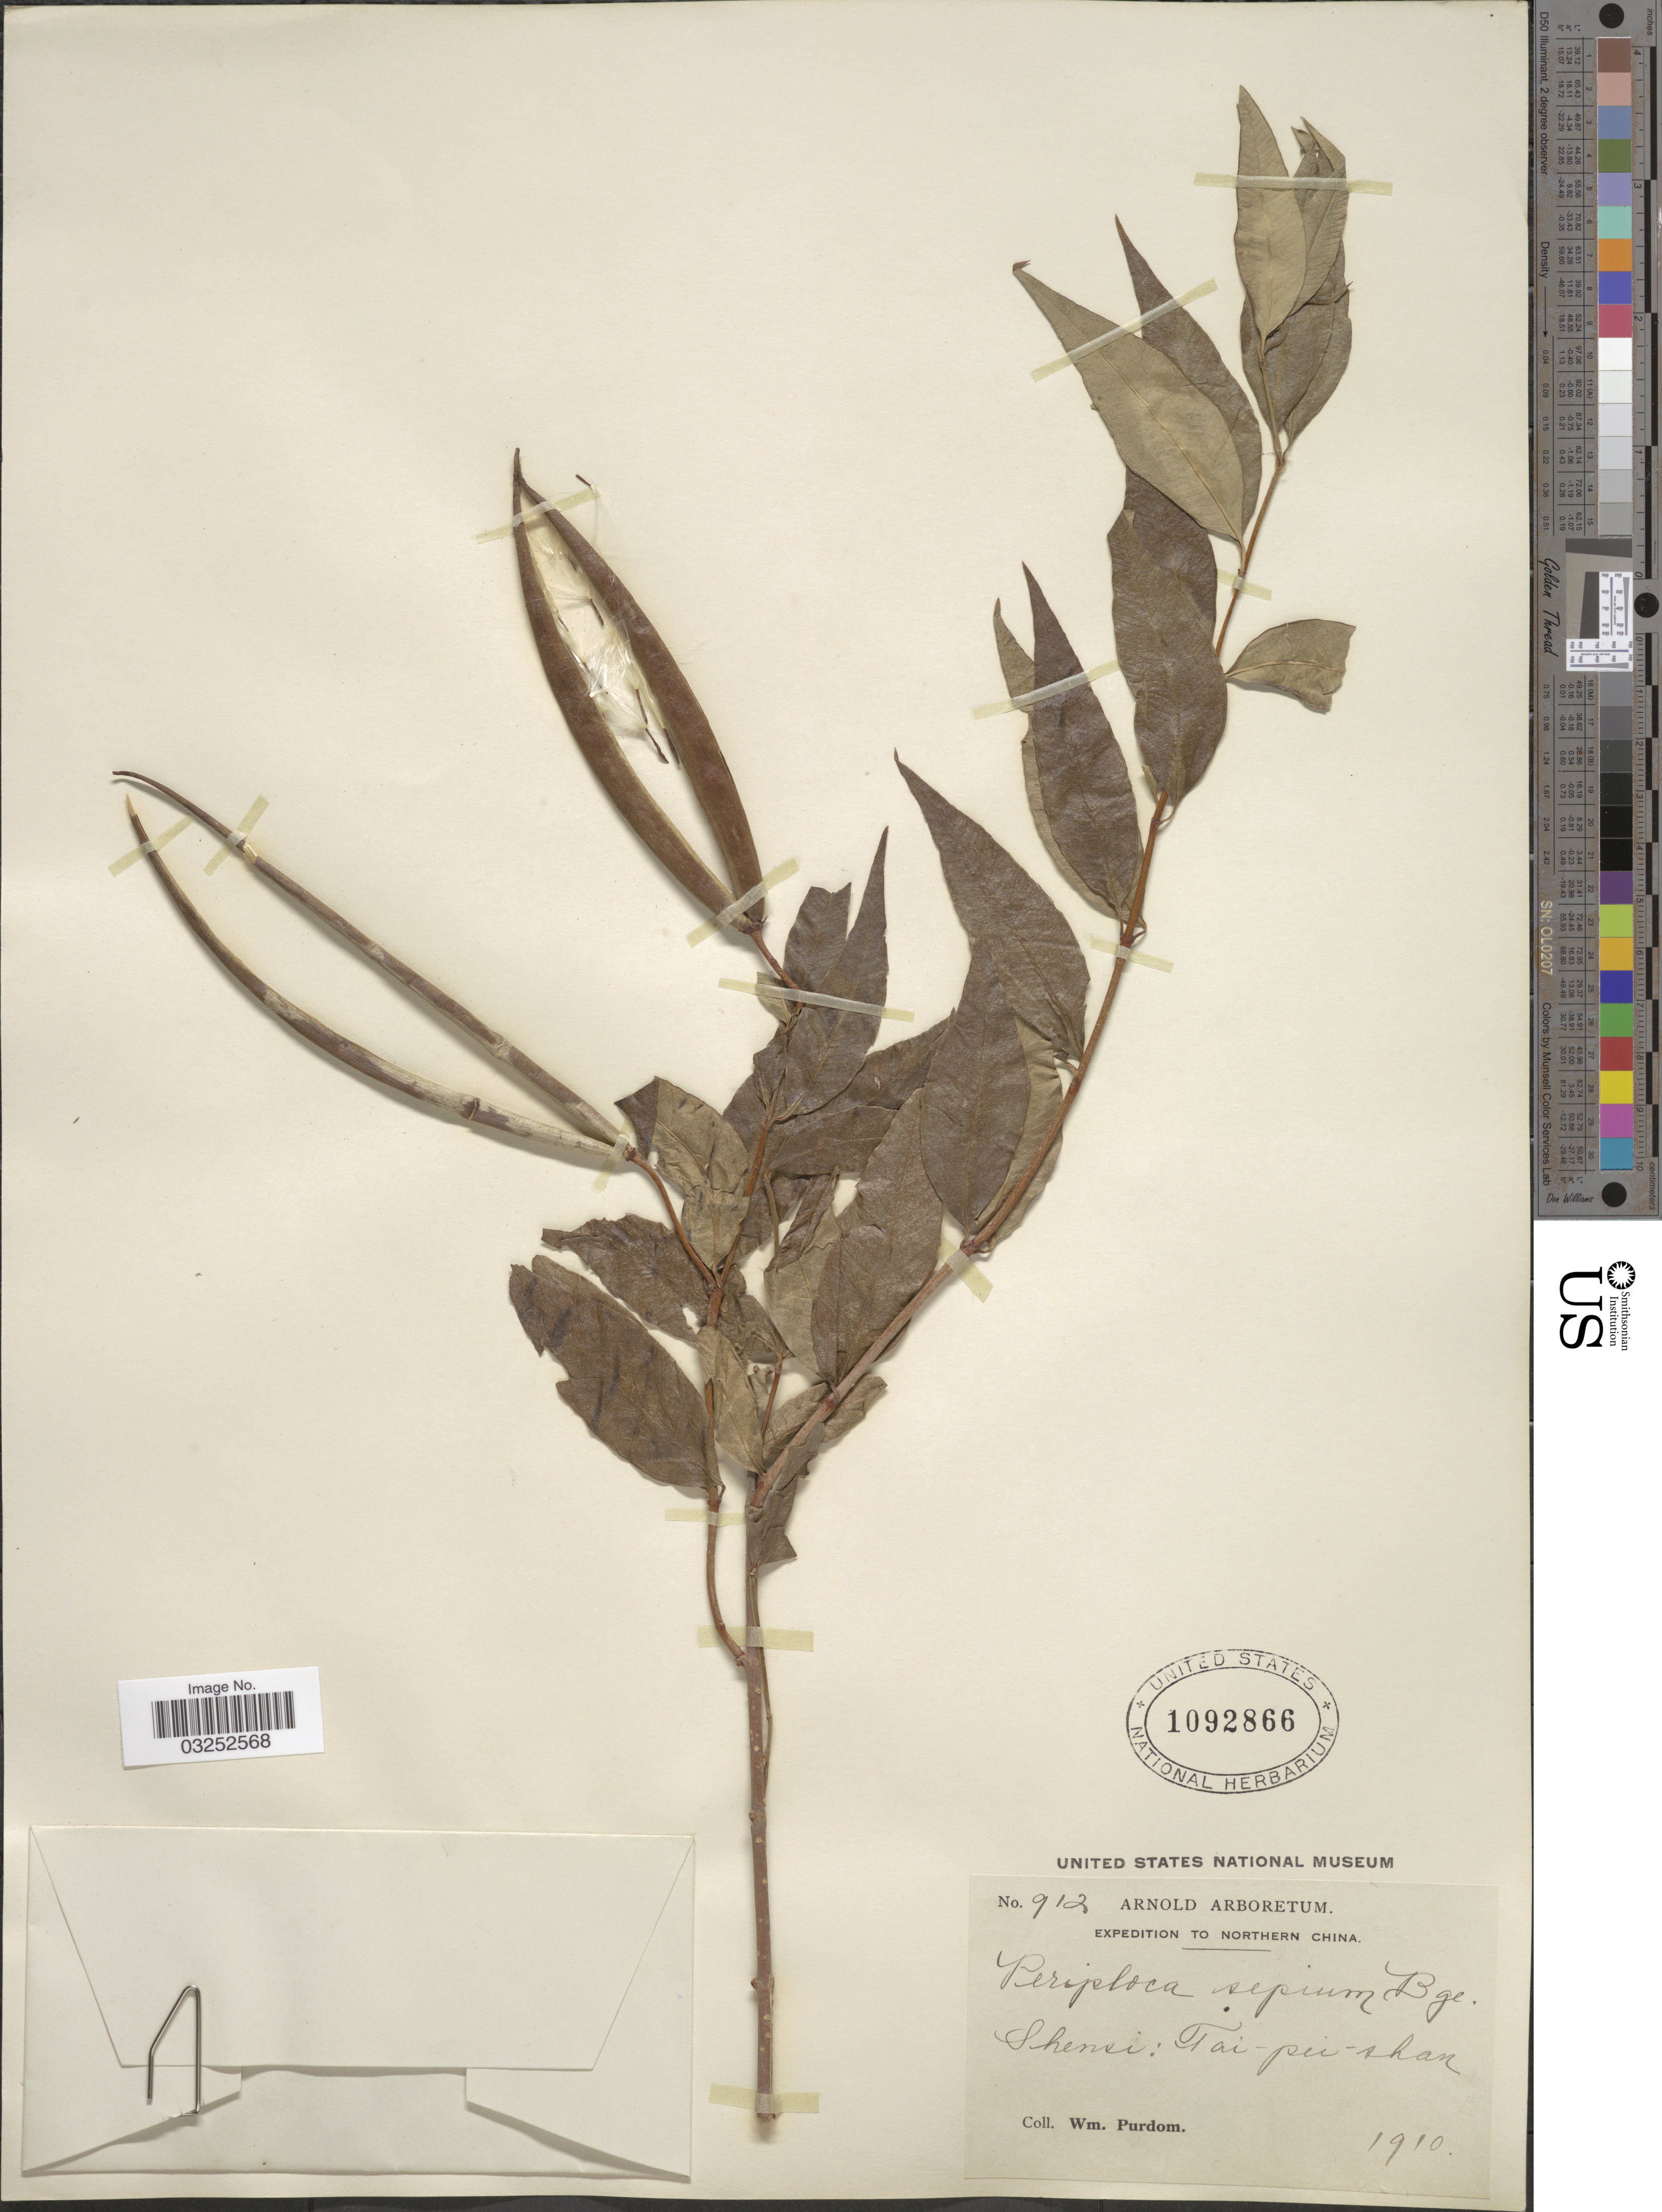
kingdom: Plantae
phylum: Tracheophyta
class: Magnoliopsida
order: Gentianales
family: Apocynaceae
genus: Periploca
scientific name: Periploca sepium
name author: Bunge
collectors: W. Purdom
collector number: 912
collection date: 1910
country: China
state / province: Shaanxi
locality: Northern China. Shensi: Tai-pei-shan.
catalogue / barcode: US 1092866